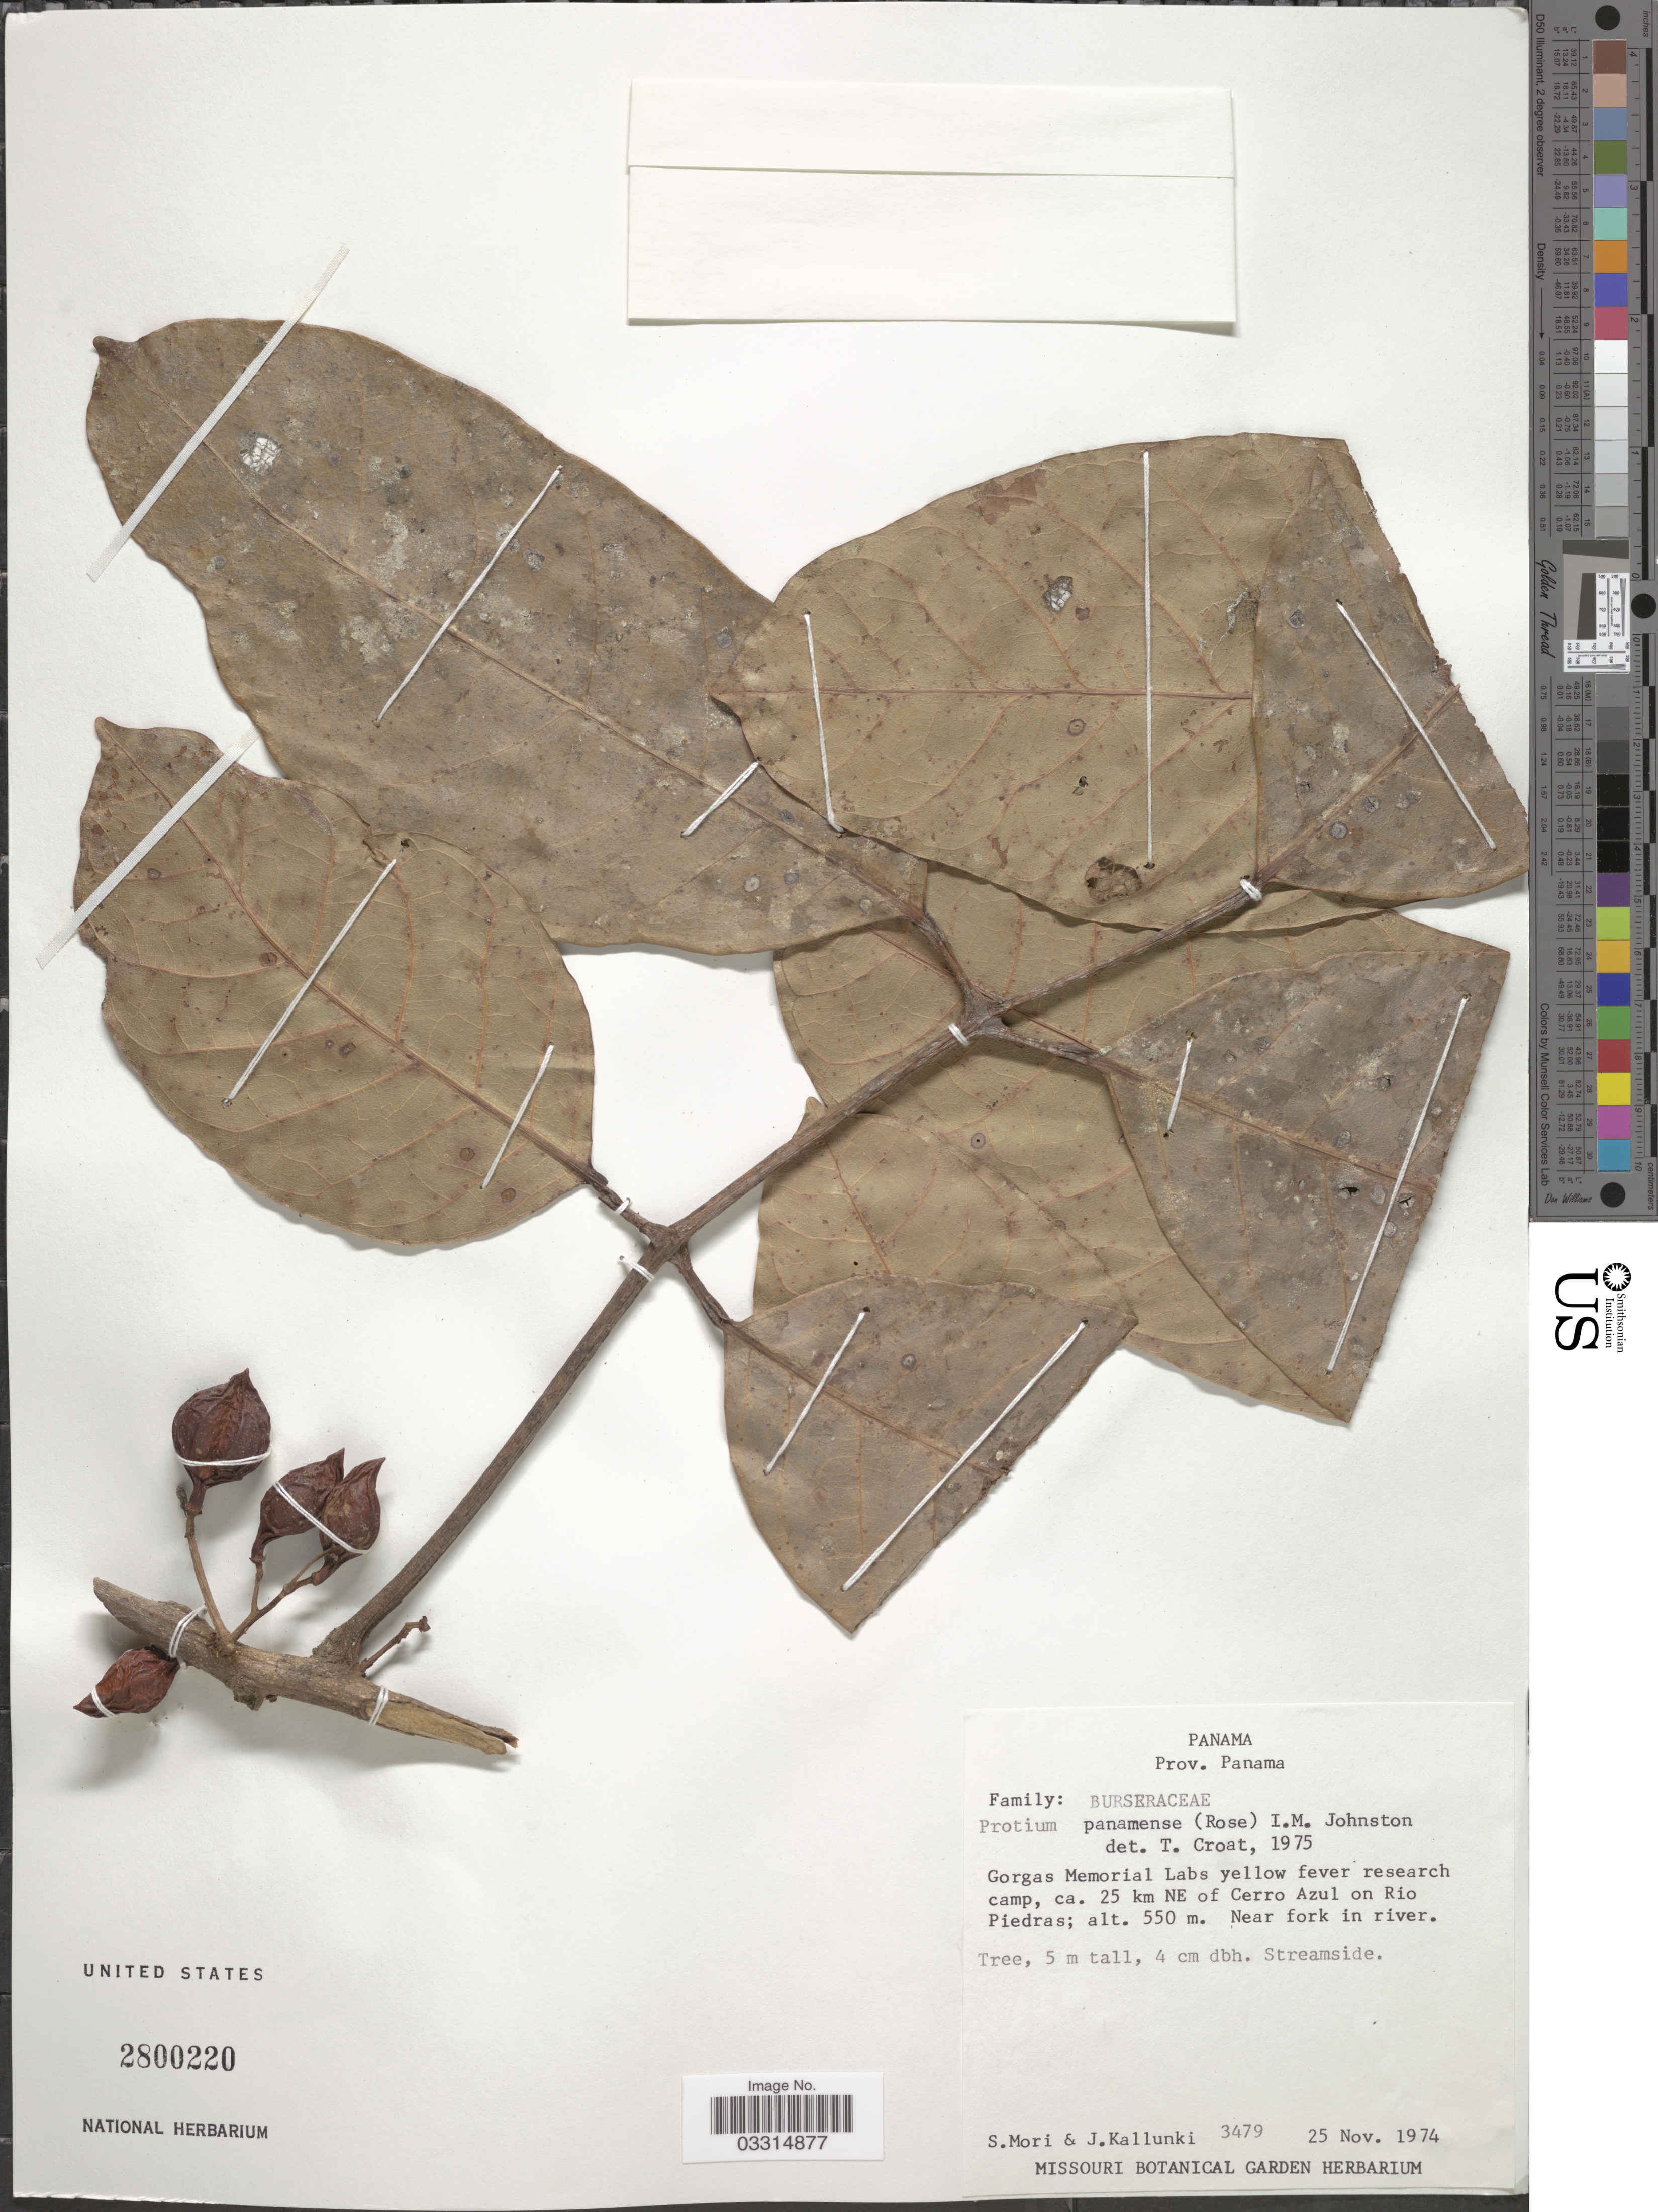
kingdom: Plantae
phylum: Tracheophyta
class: Magnoliopsida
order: Sapindales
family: Burseraceae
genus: Protium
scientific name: Protium panamense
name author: (Rose) I.M. Johnst.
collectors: S. Mori & J. Kallunki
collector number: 3479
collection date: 1974-11-25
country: Panama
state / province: Panamá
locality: Gorges Memorial Labs yellow fever research camp, ca. 25 km NE of Cerro Azul on Rio Piedras. Near fork in river.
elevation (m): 550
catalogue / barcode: US 2800220